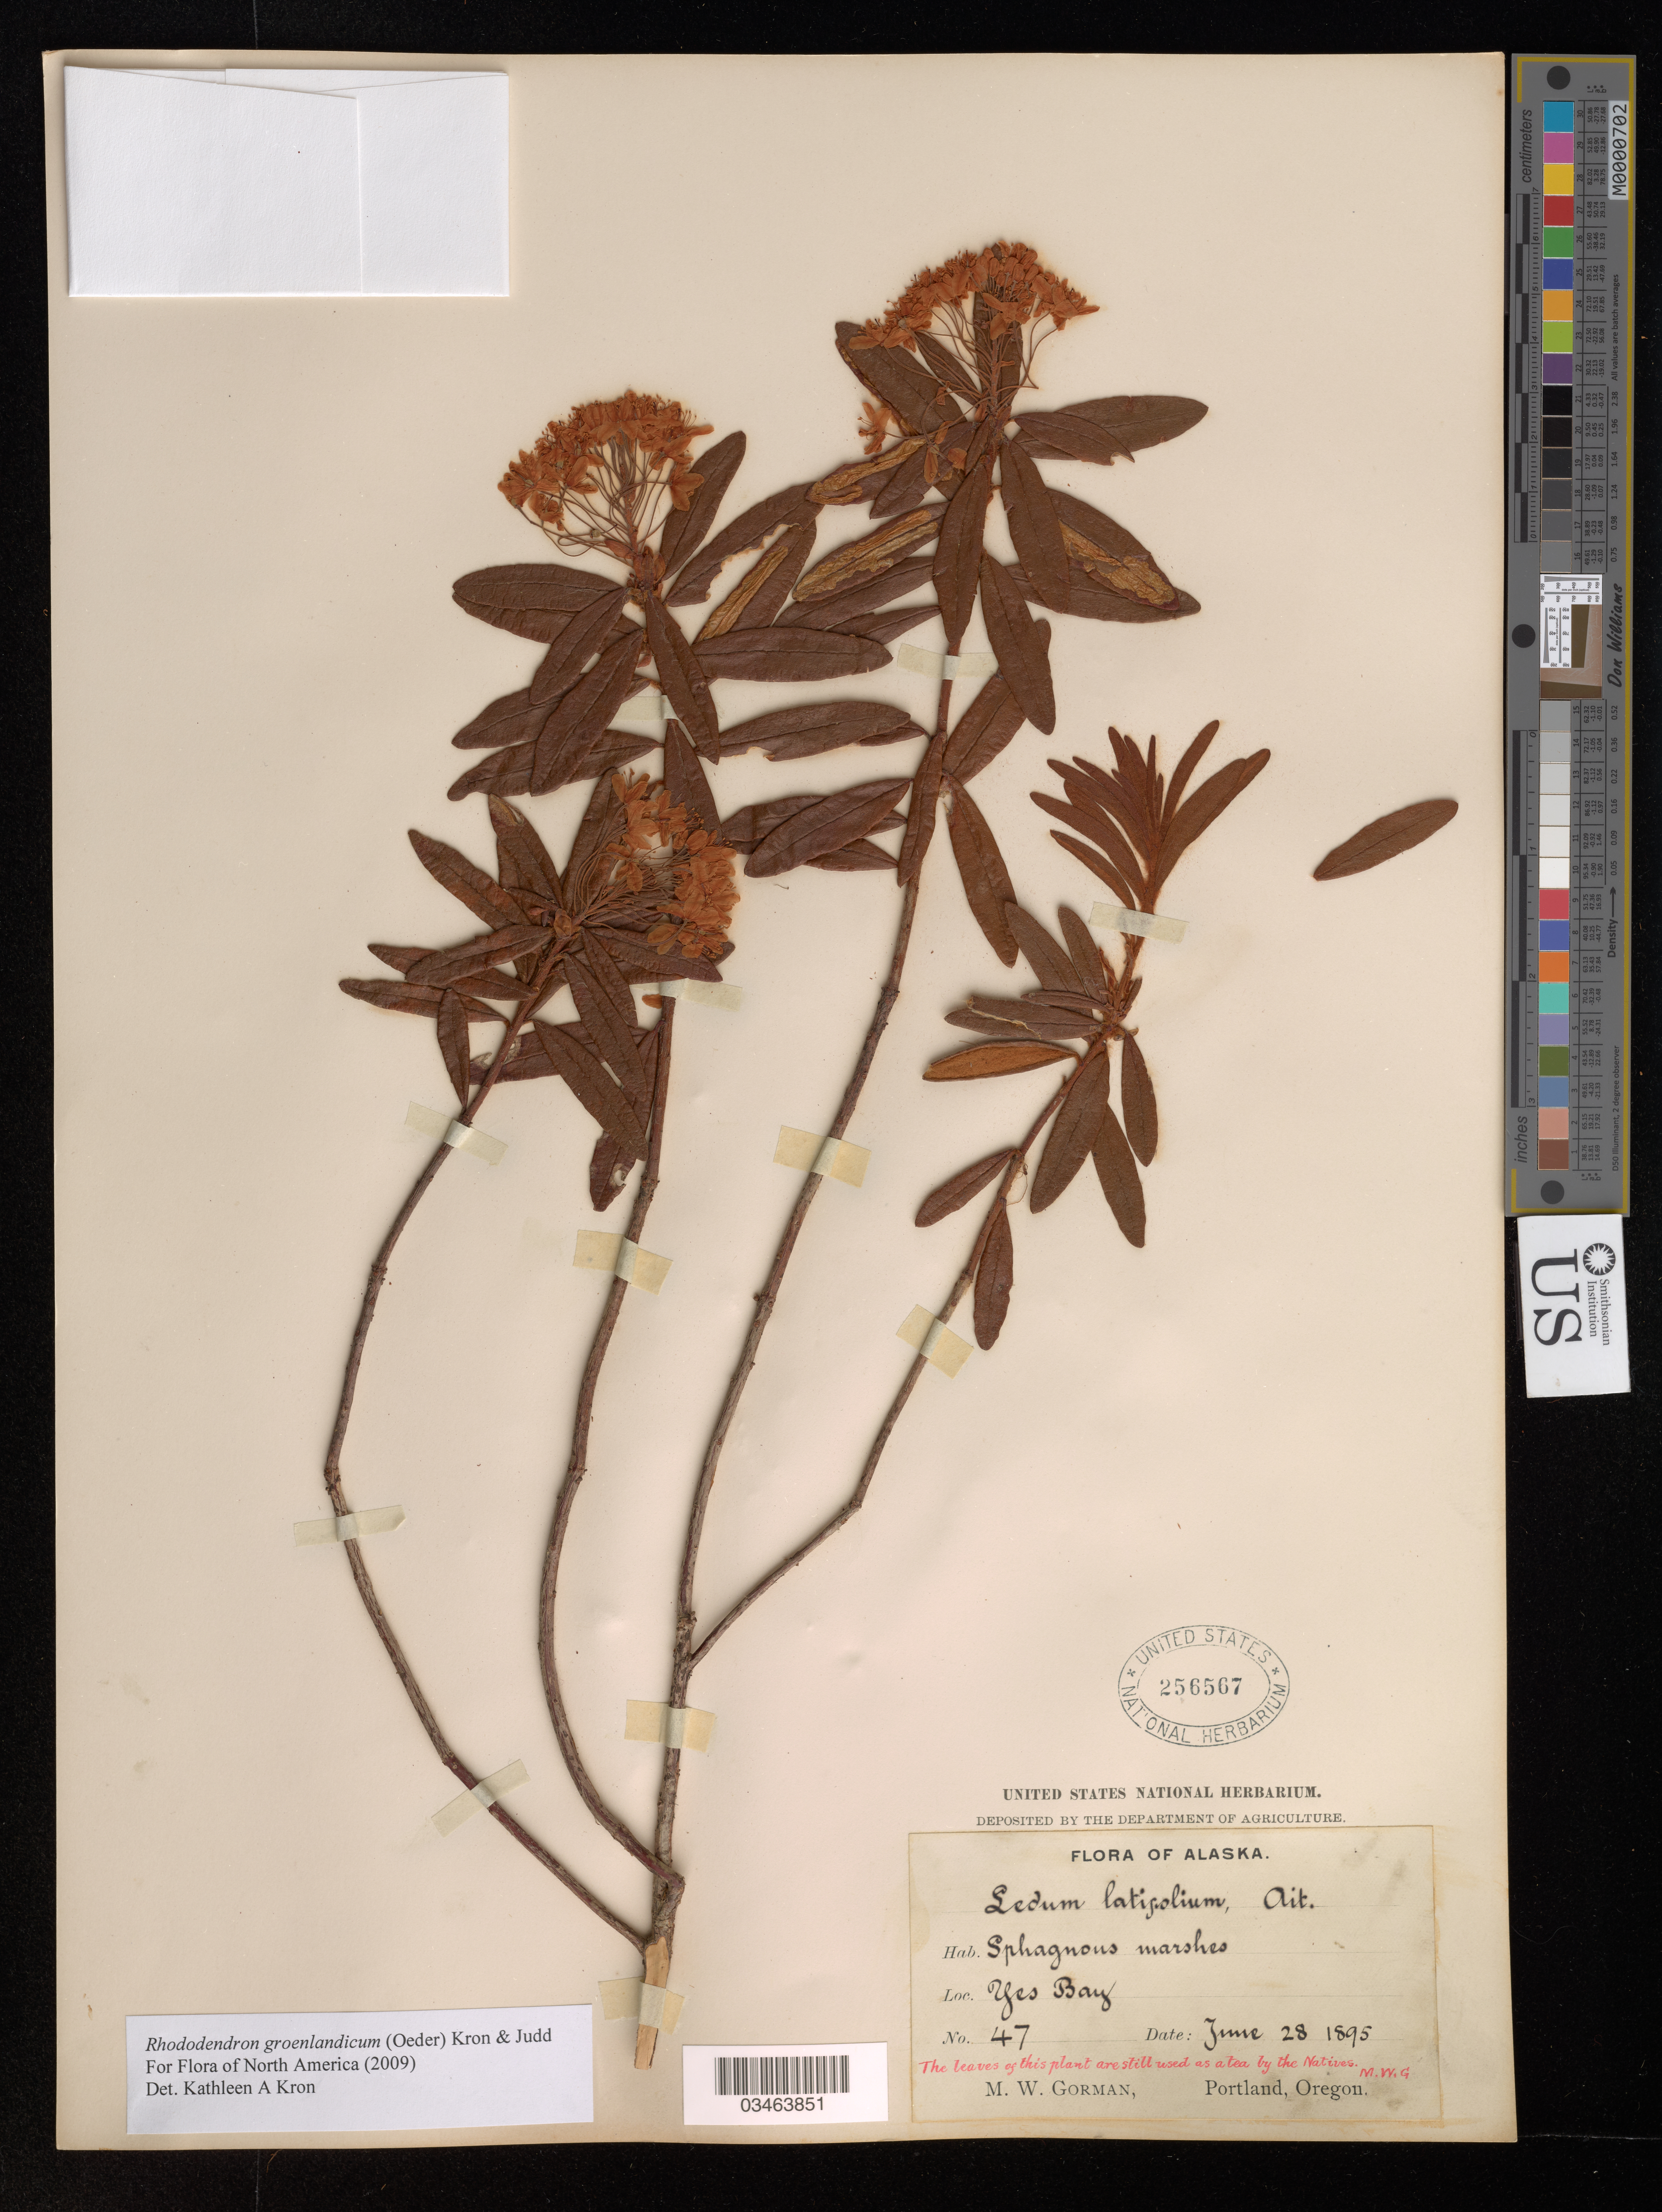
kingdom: Plantae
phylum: Tracheophyta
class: Magnoliopsida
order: Ericales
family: Ericaceae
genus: Rhododendron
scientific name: Rhododendron groenlandicum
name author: (Oeder) Kron & Judd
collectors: M. W. Gorman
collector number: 47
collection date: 1895-06-28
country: United States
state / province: Alaska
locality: Yes Bay.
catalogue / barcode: US 256567